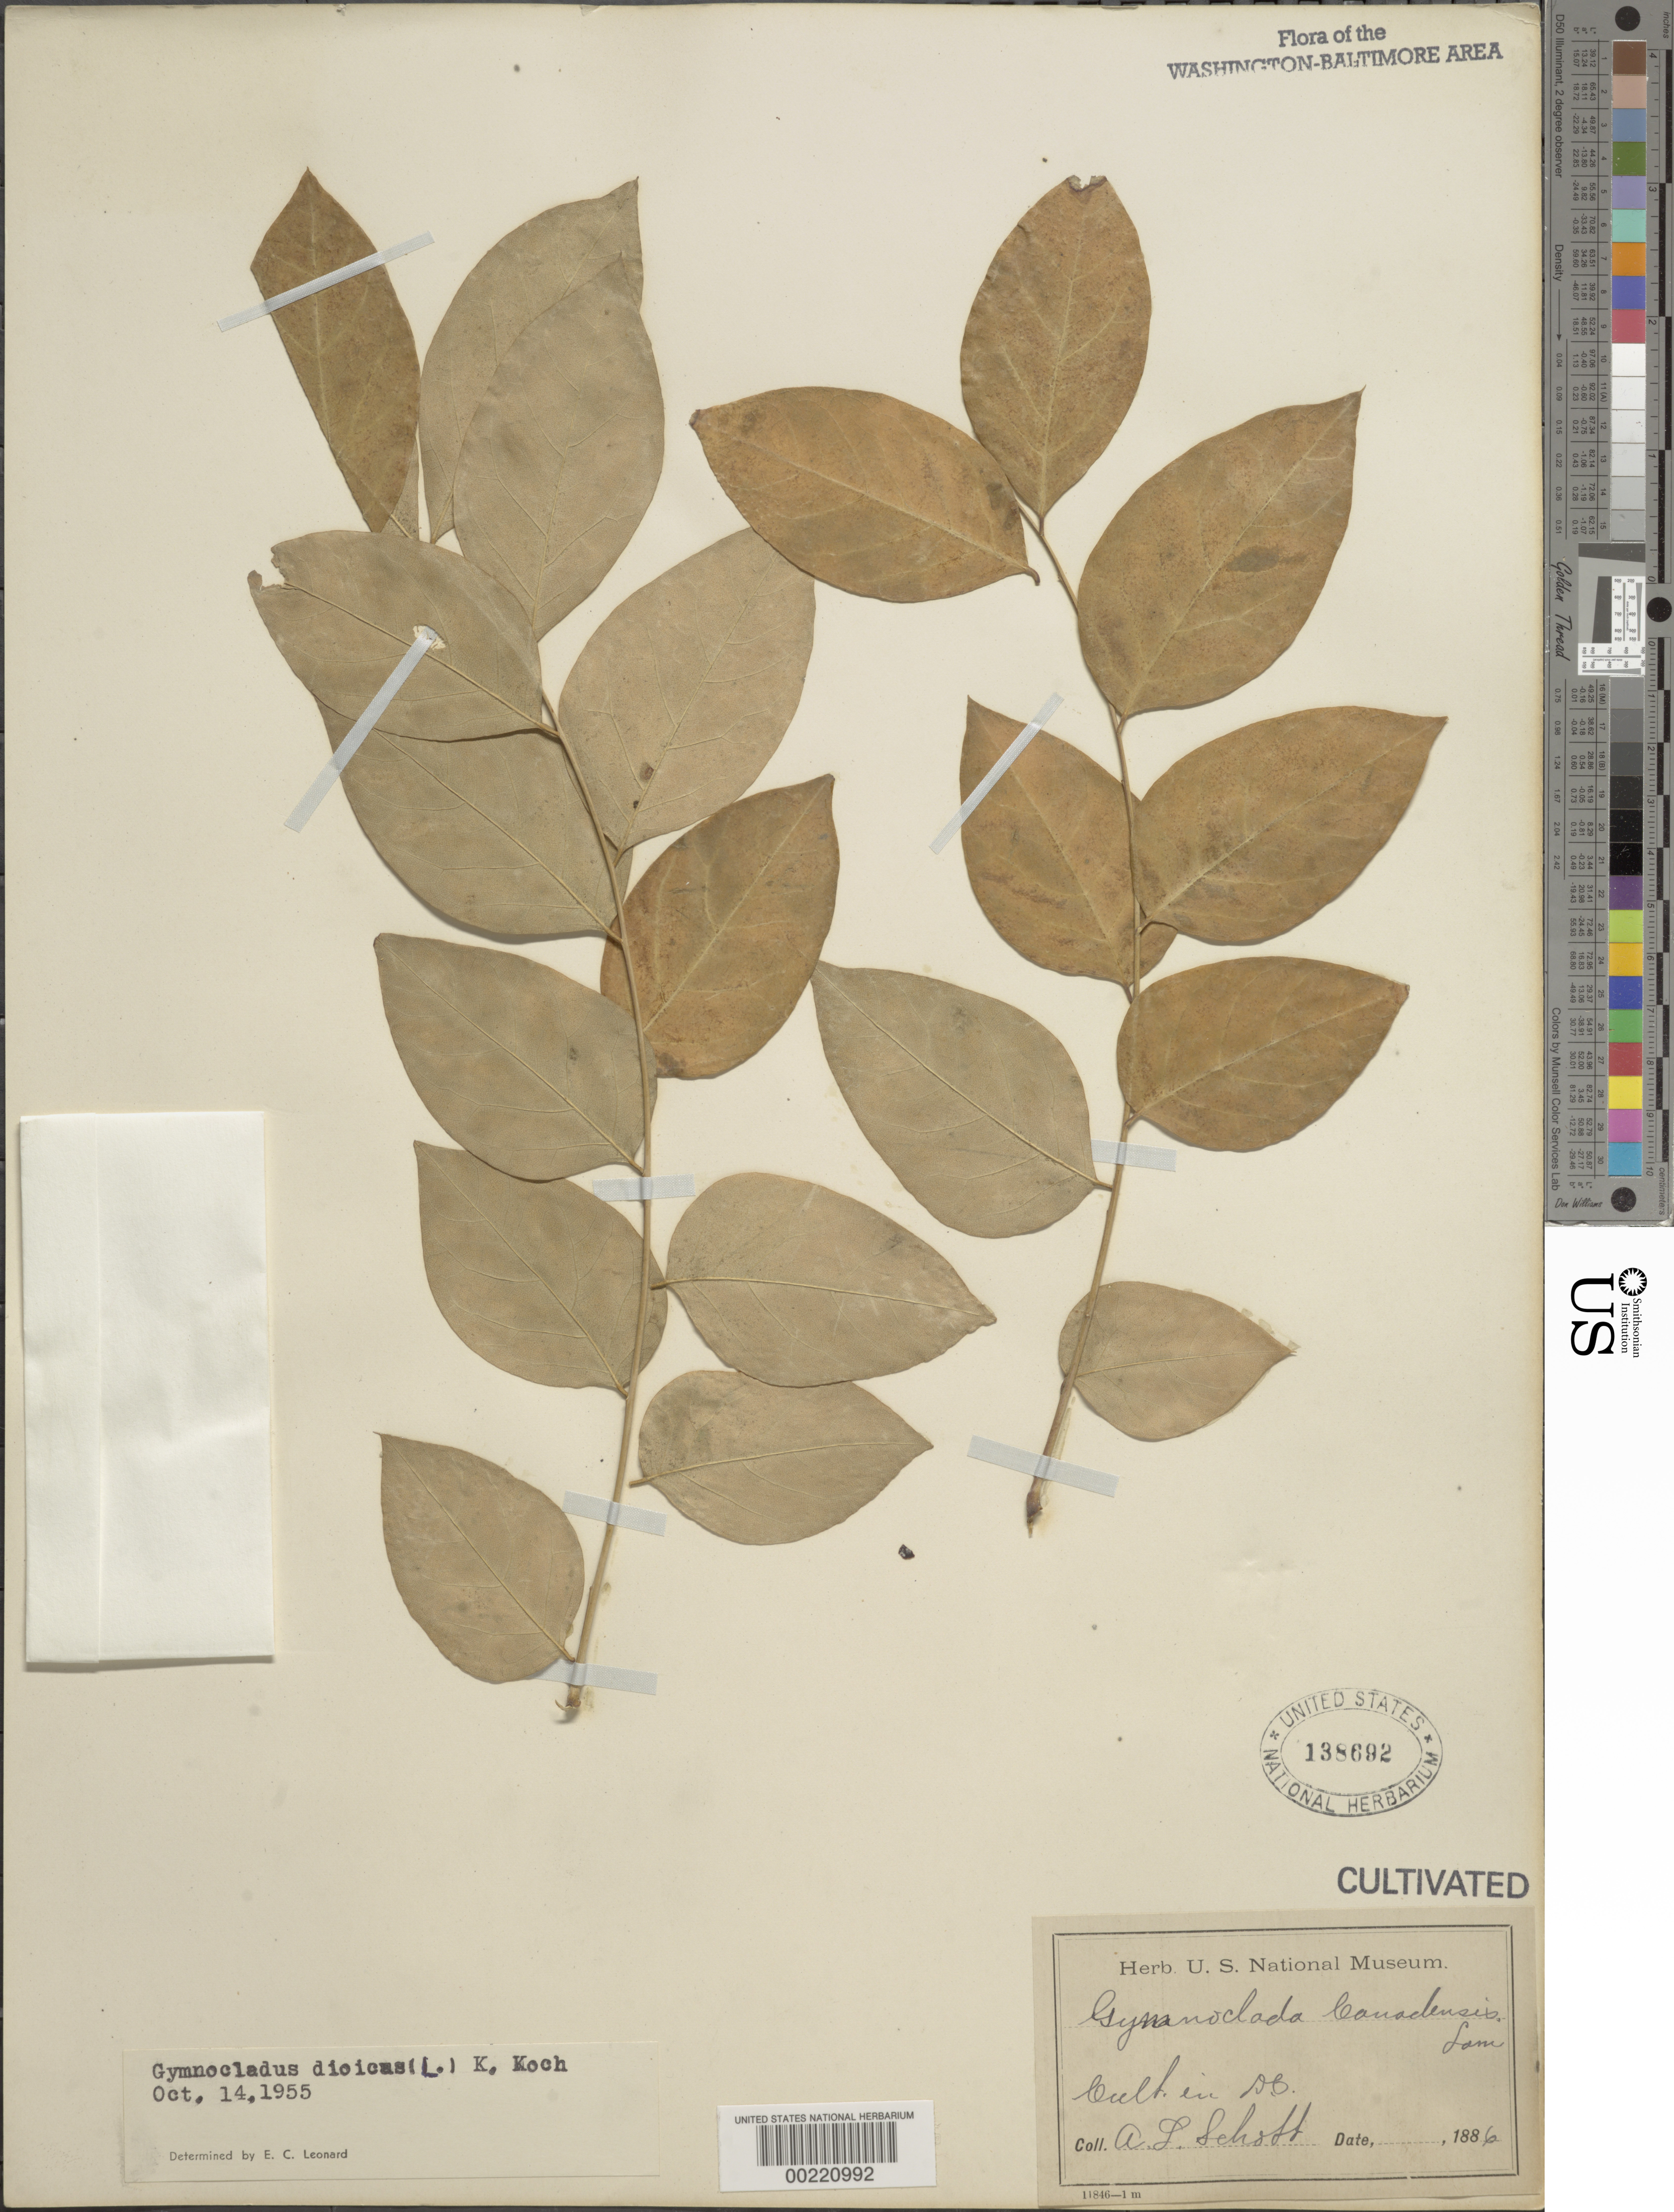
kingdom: Plantae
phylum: Tracheophyta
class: Magnoliopsida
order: Fabales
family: Fabaceae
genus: Gymnocladus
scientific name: Gymnocladus dioicus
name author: (L.) K. Koch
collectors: A. L. Schott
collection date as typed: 1886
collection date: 1886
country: United States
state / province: District of Columbia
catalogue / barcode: US 138692